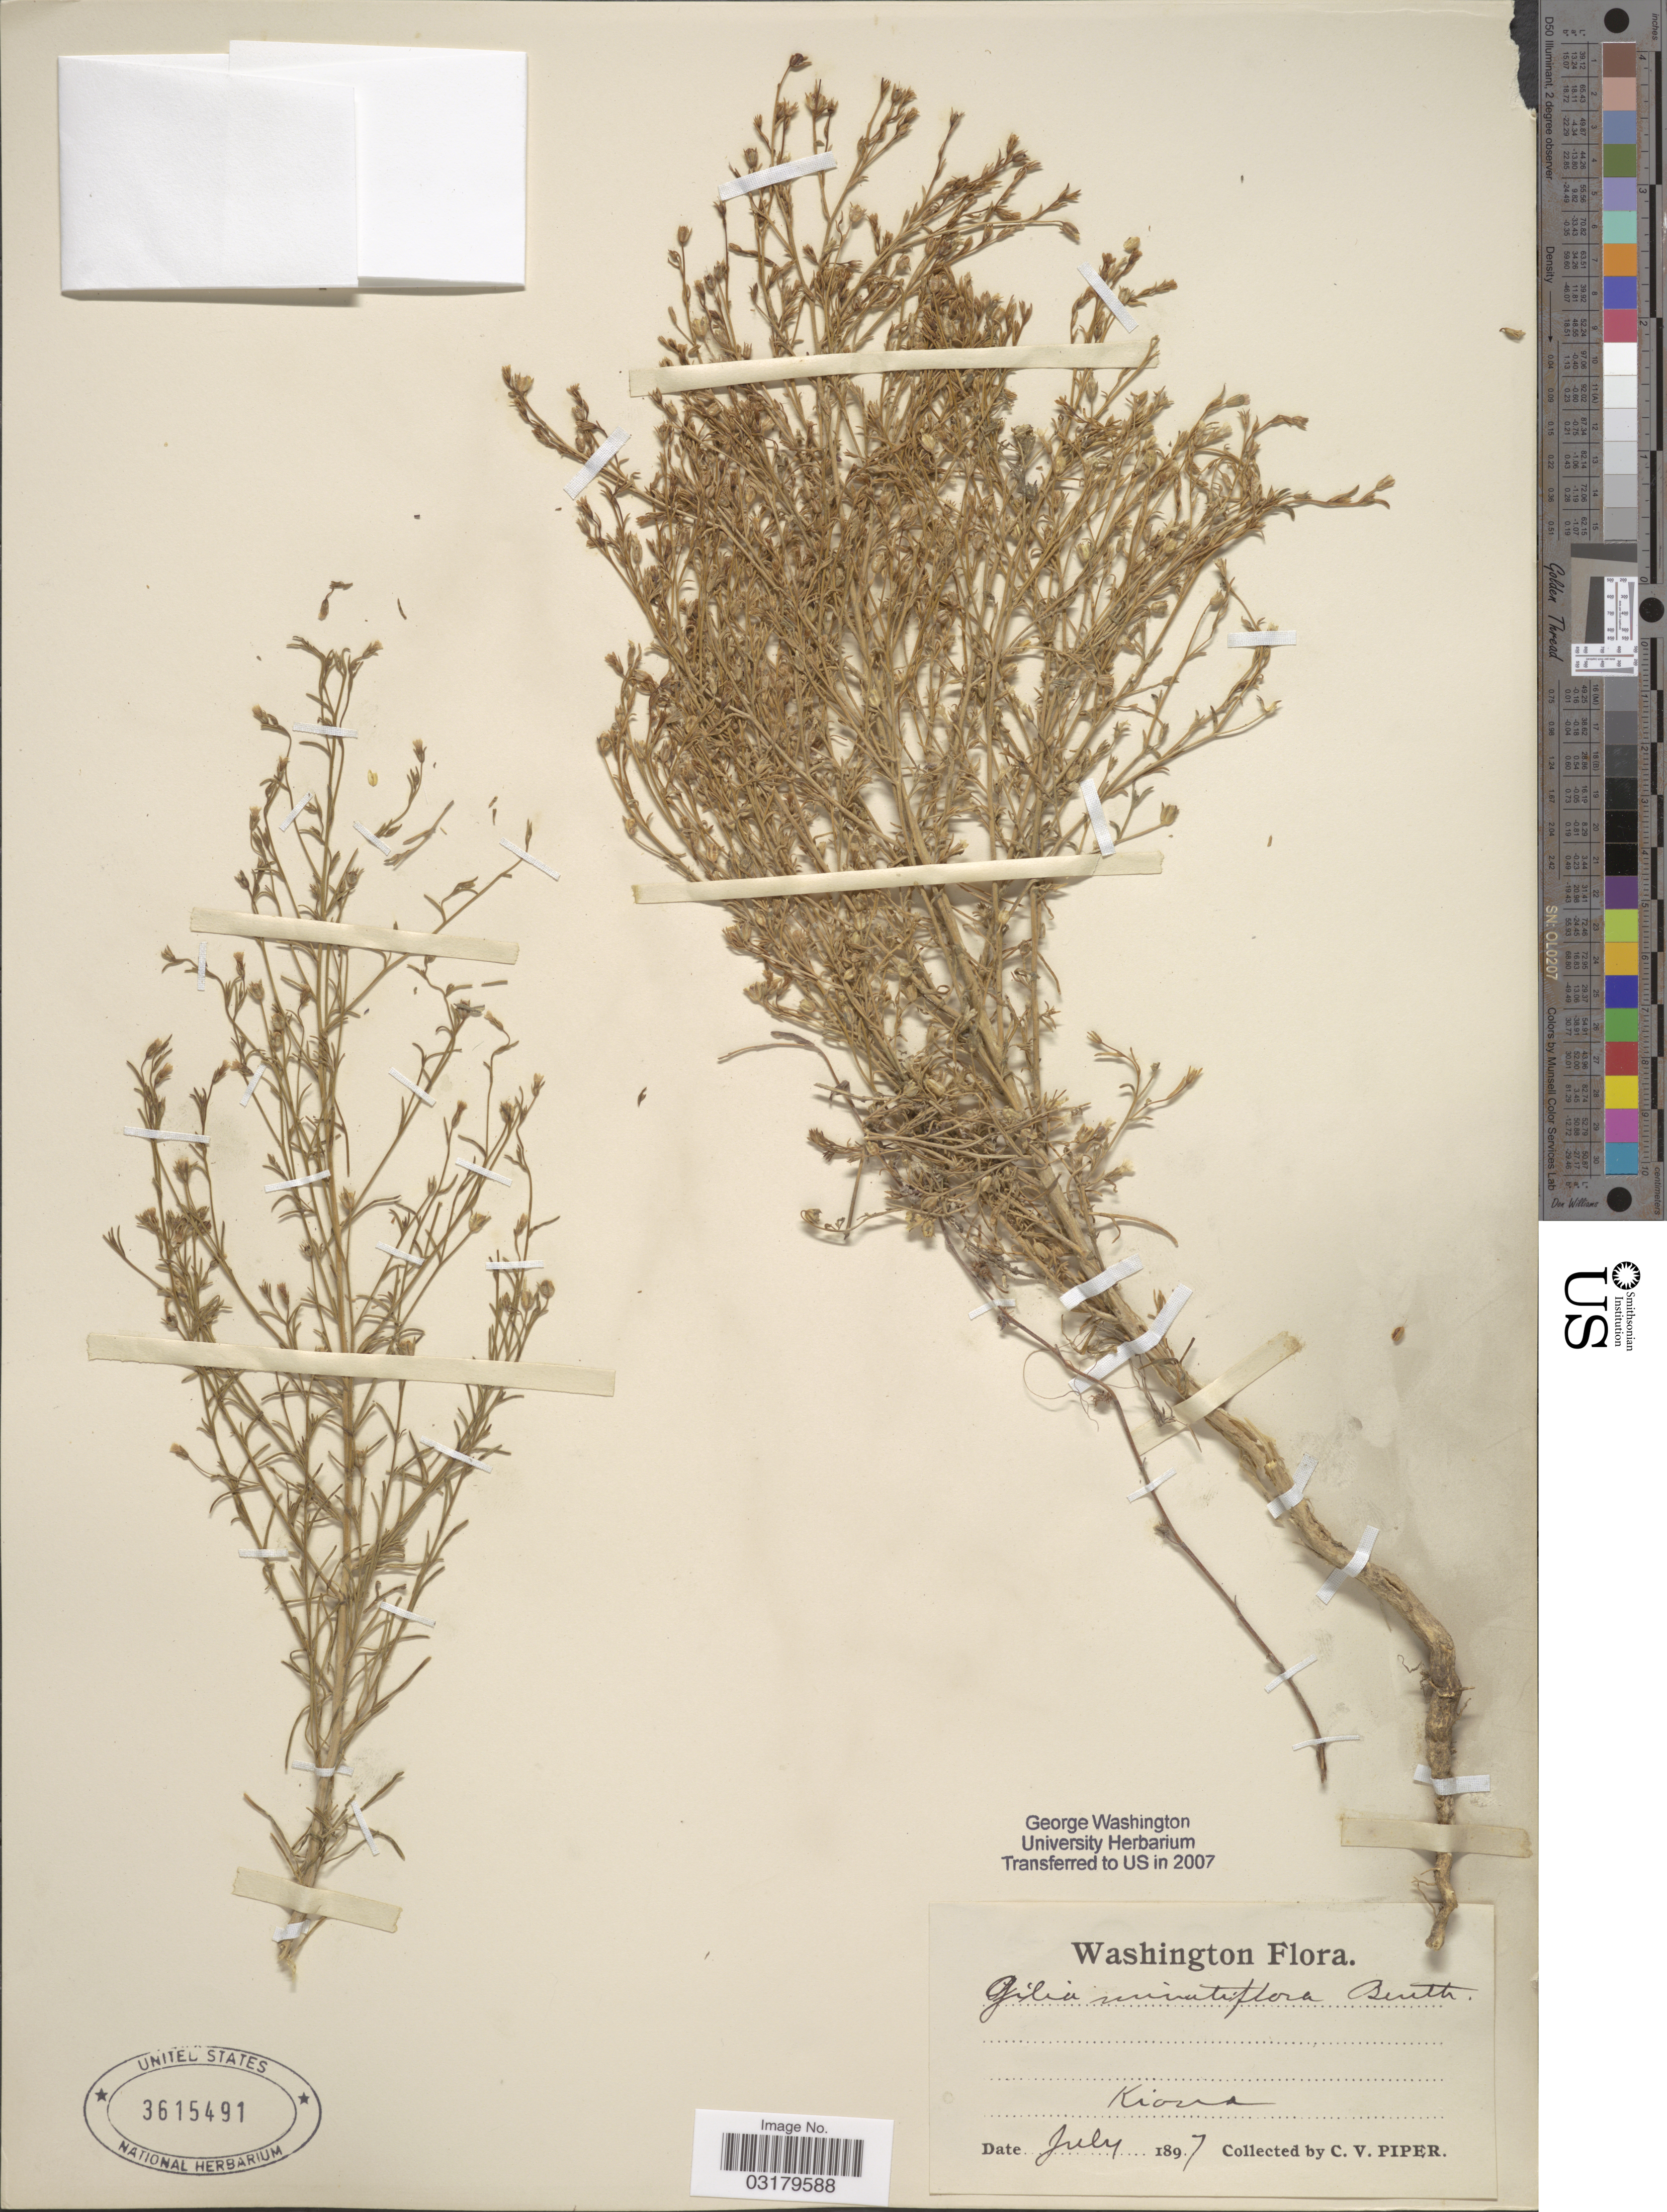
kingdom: Plantae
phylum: Tracheophyta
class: Magnoliopsida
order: Ericales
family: Polemoniaceae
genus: Microgilia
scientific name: Microgilia minutiflora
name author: (J.M. Porter & L.A. Johnson) Benth.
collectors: C. V. Piper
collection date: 1897-07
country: United States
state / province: Washington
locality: Kiona.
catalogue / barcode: US 3615491